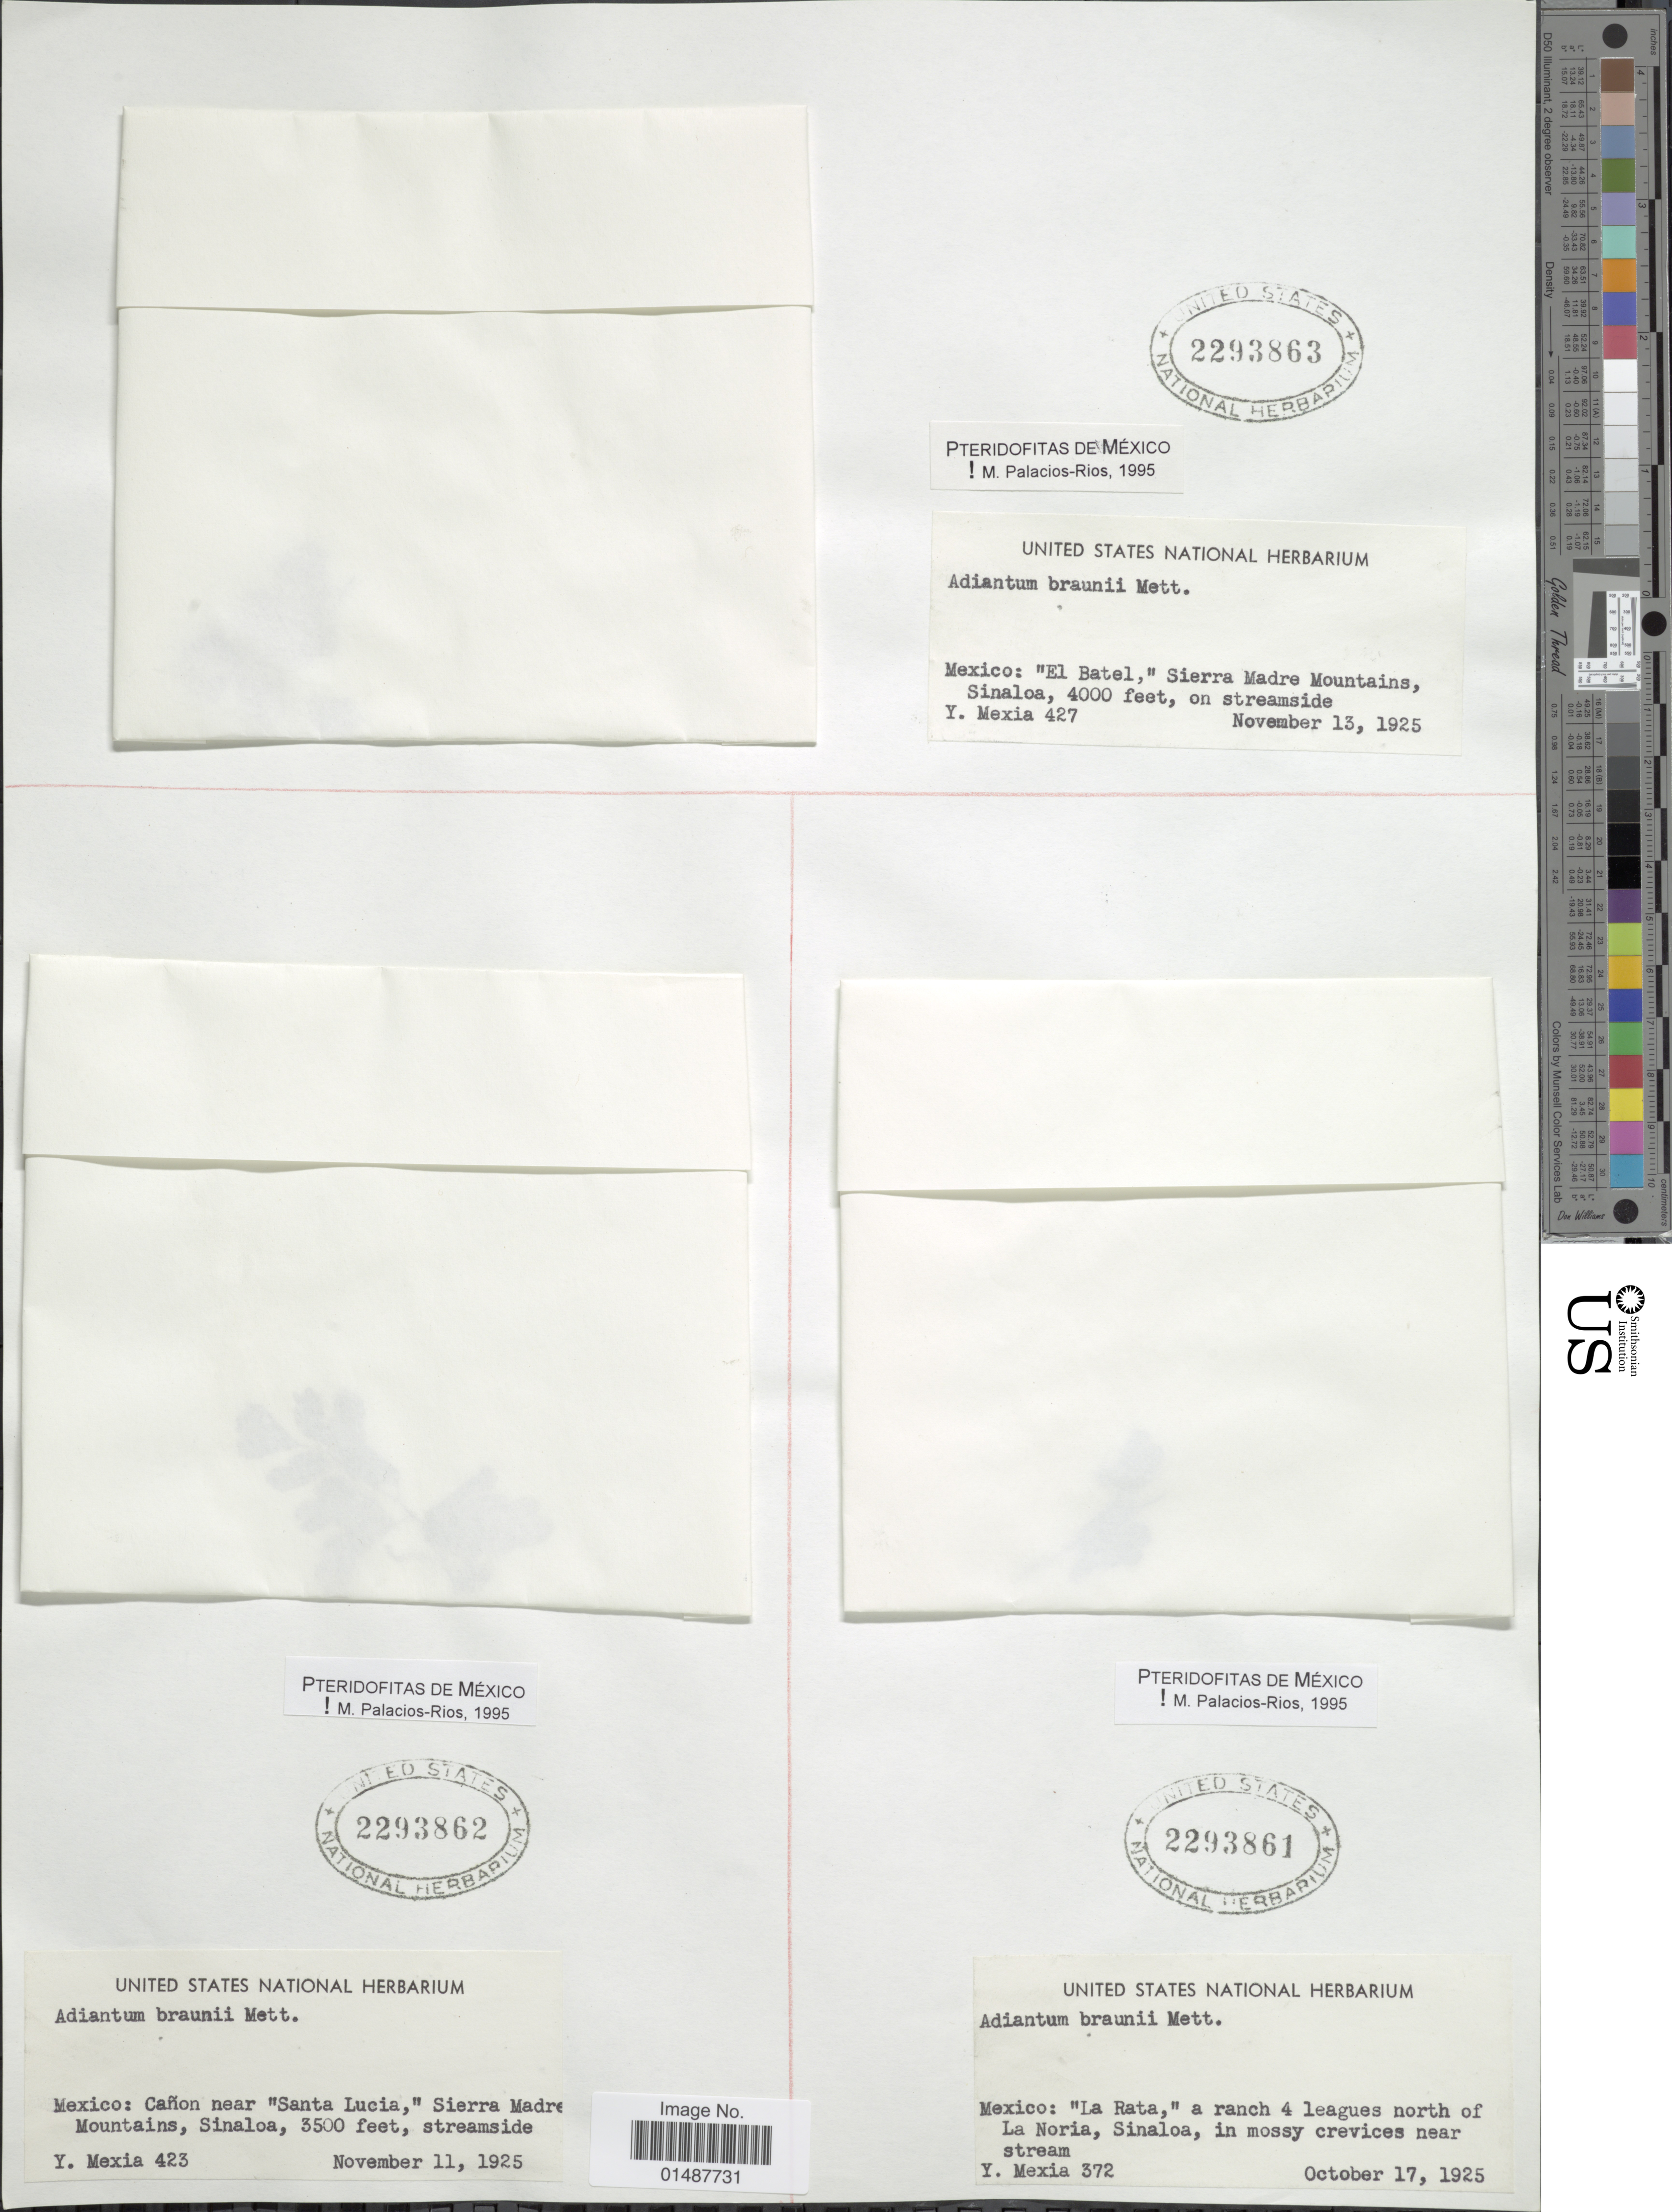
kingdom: Plantae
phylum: Tracheophyta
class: Polypodiopsida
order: Polypodiales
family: Pteridaceae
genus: Adiantum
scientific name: Adiantum braunii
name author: Mett. ex Kuhn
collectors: Y. Mexia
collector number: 427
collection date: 1925-11-13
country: Mexico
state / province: Sinaloa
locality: El Batel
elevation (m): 1219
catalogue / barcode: US 2293863